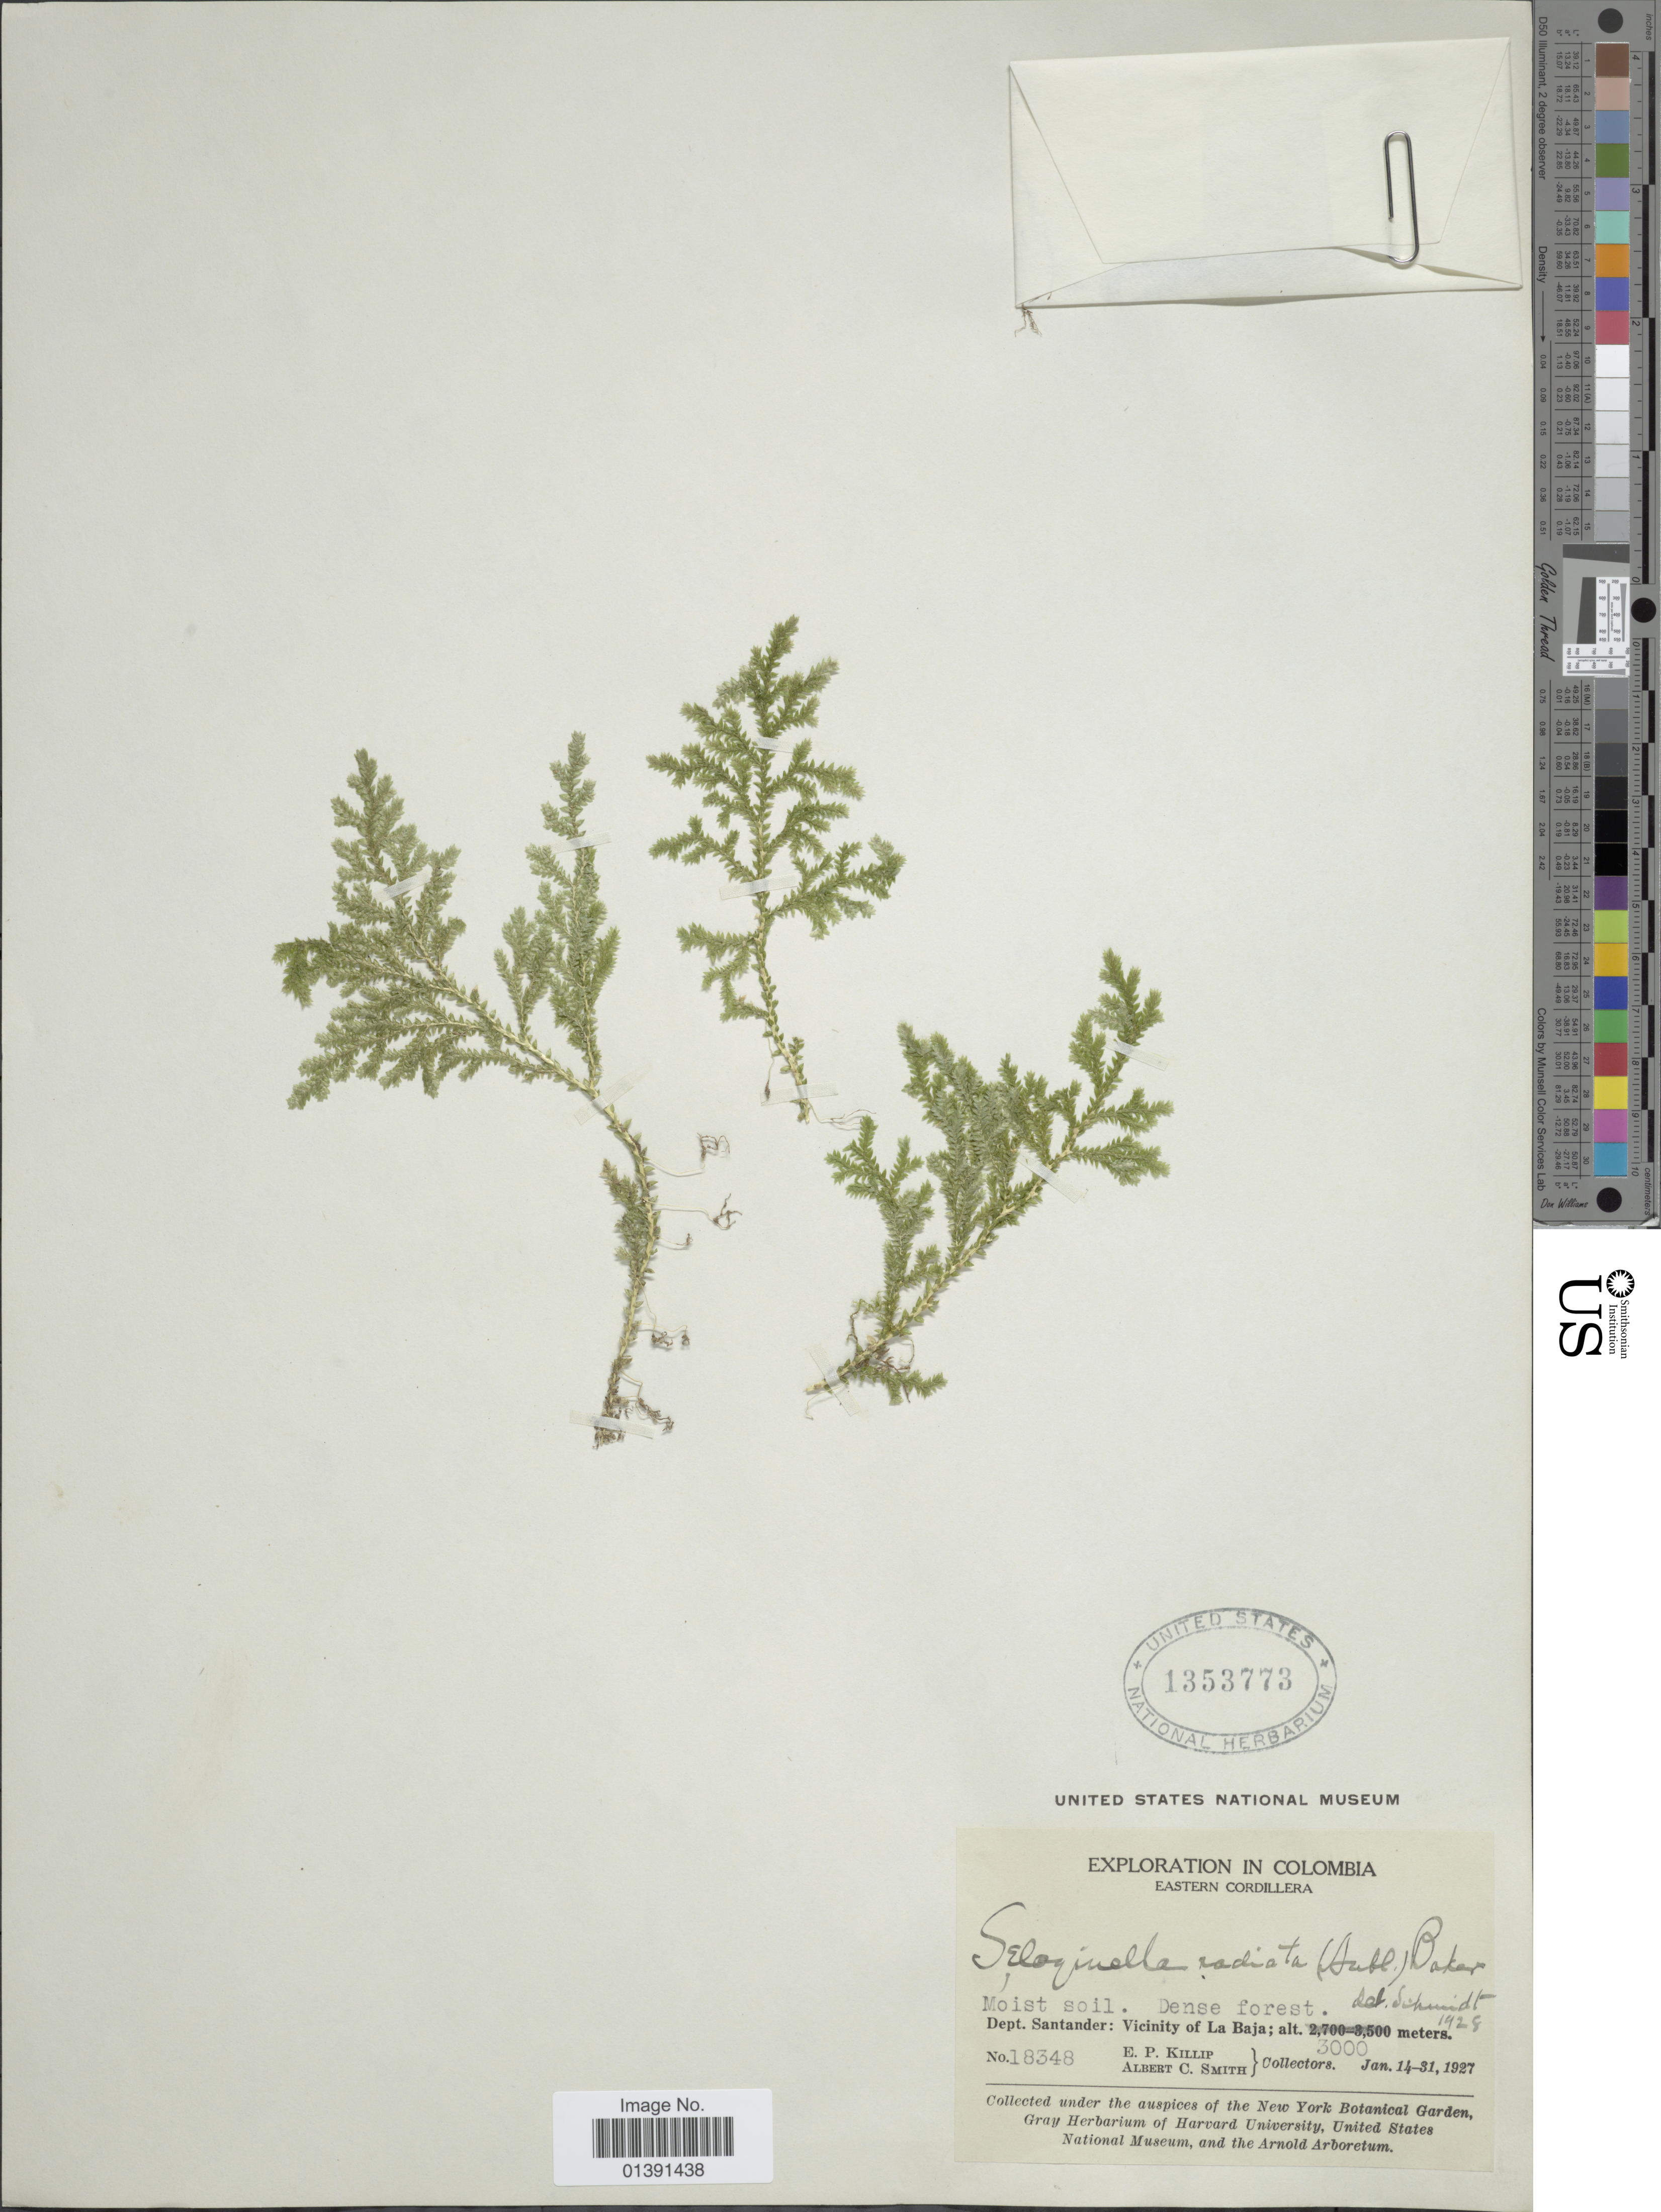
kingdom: Plantae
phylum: Tracheophyta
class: Lycopodiopsida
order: Selaginellales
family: Selaginellaceae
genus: Selaginella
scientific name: Selaginella novae-hollandiae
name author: (Sw.) Spring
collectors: E. P. Killip & A. C. Smith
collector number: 18348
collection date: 1927-01-14/1927-01-31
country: Colombia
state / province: Santander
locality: Eastern Cordillera, Vicinity of La Baja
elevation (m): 3000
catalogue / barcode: US 1353773